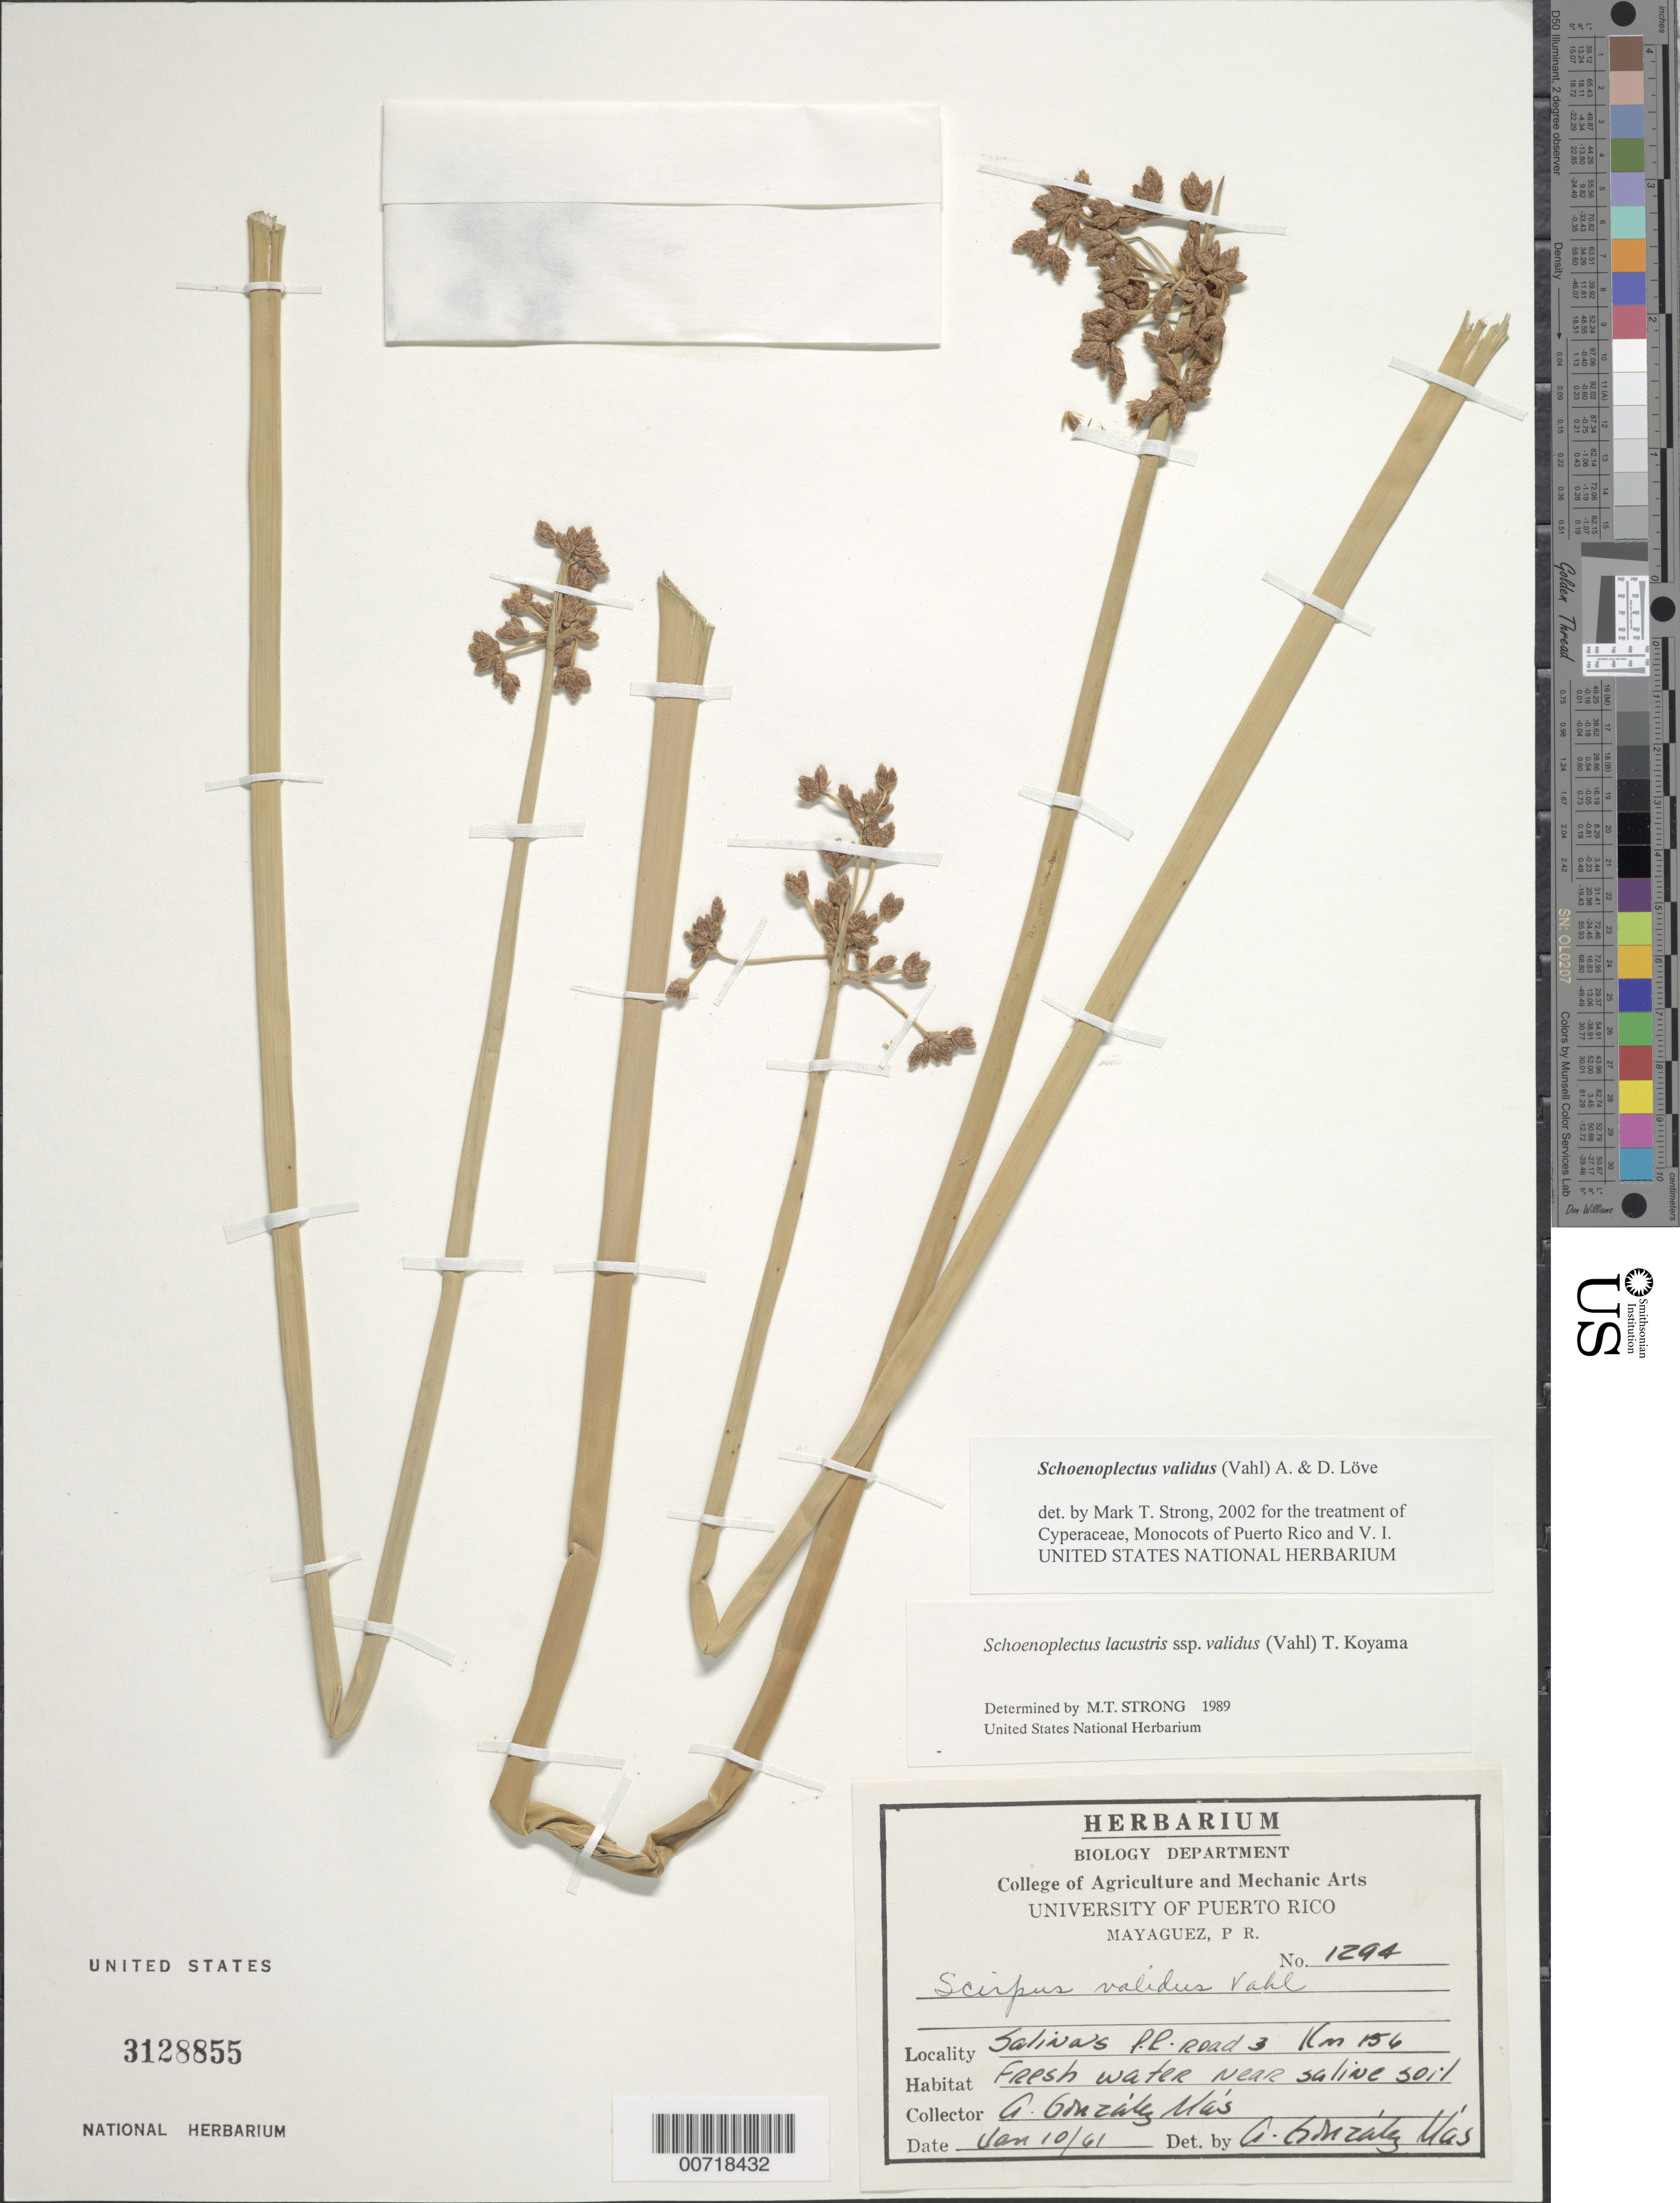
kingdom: Plantae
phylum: Tracheophyta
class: Liliopsida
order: Poales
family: Cyperaceae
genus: Schoenoplectus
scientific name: Schoenoplectus validus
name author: (Vahl) Á. Löve & D. Löve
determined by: Strong, M. T., (US), Smithsonian Institution - National Museum of Natural History (UNITED STATES)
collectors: A. González Más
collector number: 1294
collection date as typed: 10 Jan 1961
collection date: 1961-01-10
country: Puerto Rico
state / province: Salinas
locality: Salinas: Rd. 3, km 156.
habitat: Fresh water near saline soil.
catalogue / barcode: US 3128855